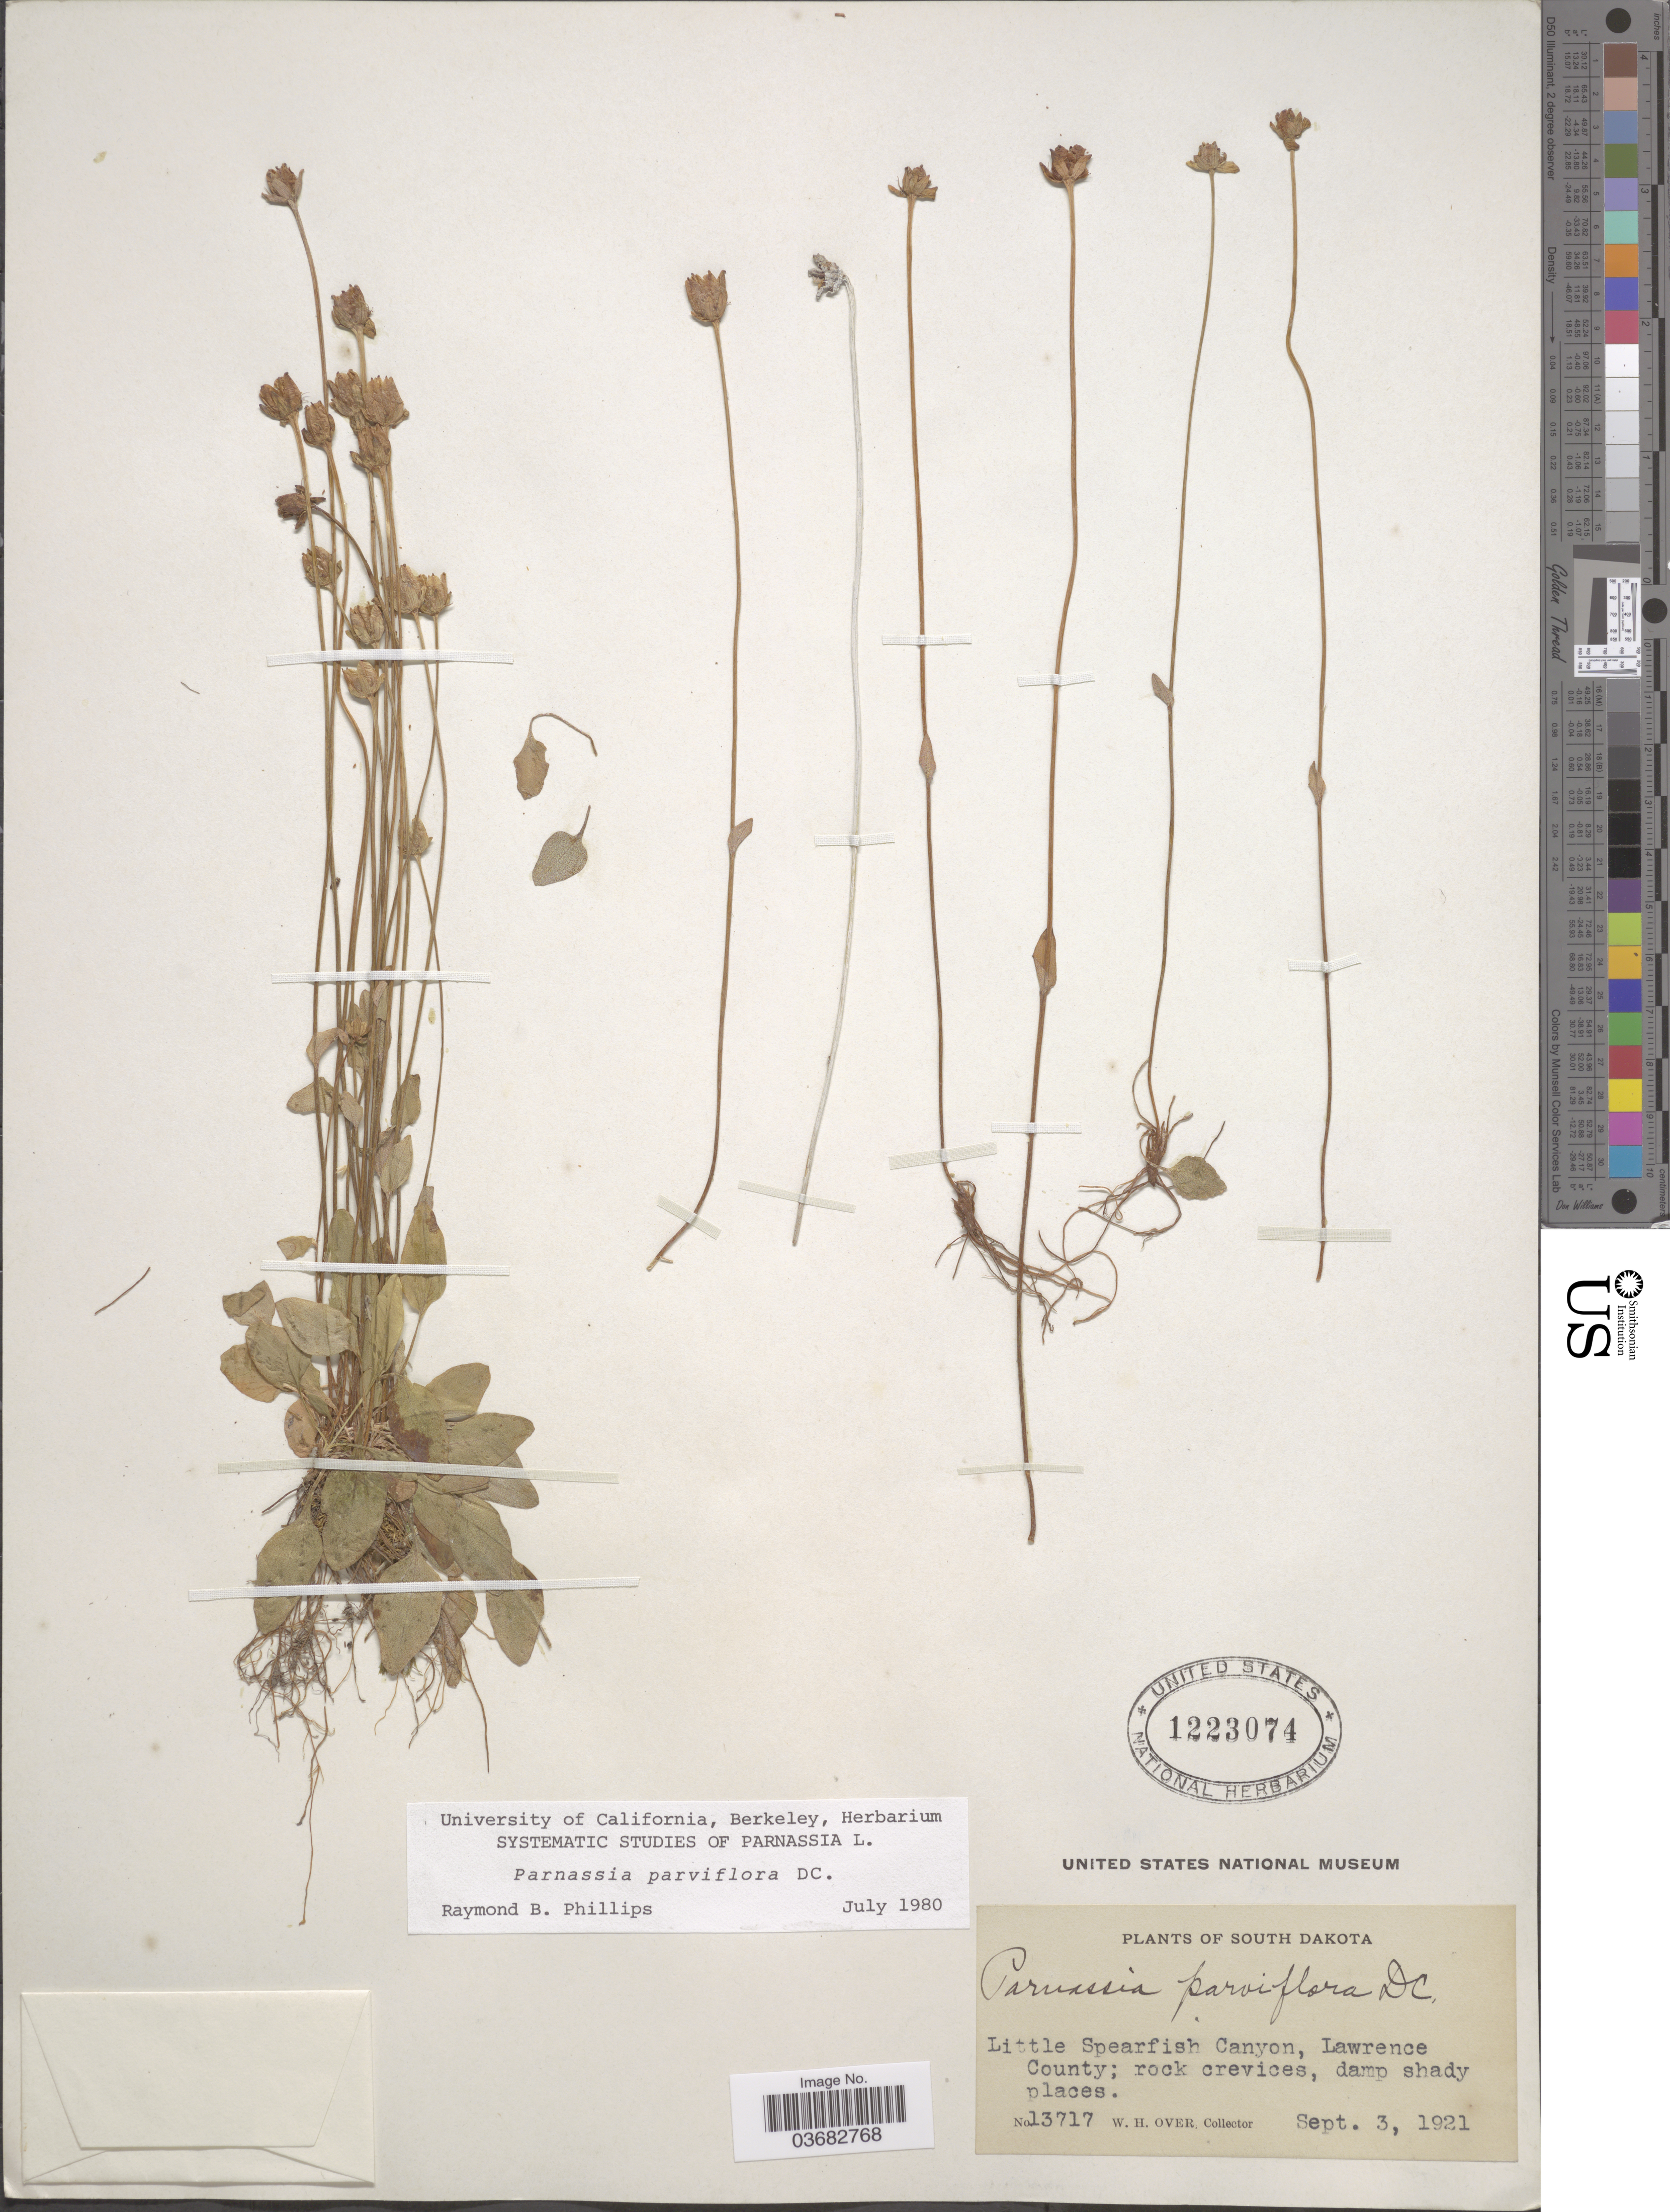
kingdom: Plantae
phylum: Tracheophyta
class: Magnoliopsida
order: Celastrales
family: Parnassiaceae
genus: Parnassia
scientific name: Parnassia parviflora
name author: DC.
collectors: W. Hoover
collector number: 13717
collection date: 1921-09-03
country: United States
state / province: South Dakota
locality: Little Spearfish Canyon, Lawrence County; rock crevices, damp shady places.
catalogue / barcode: US 1223074